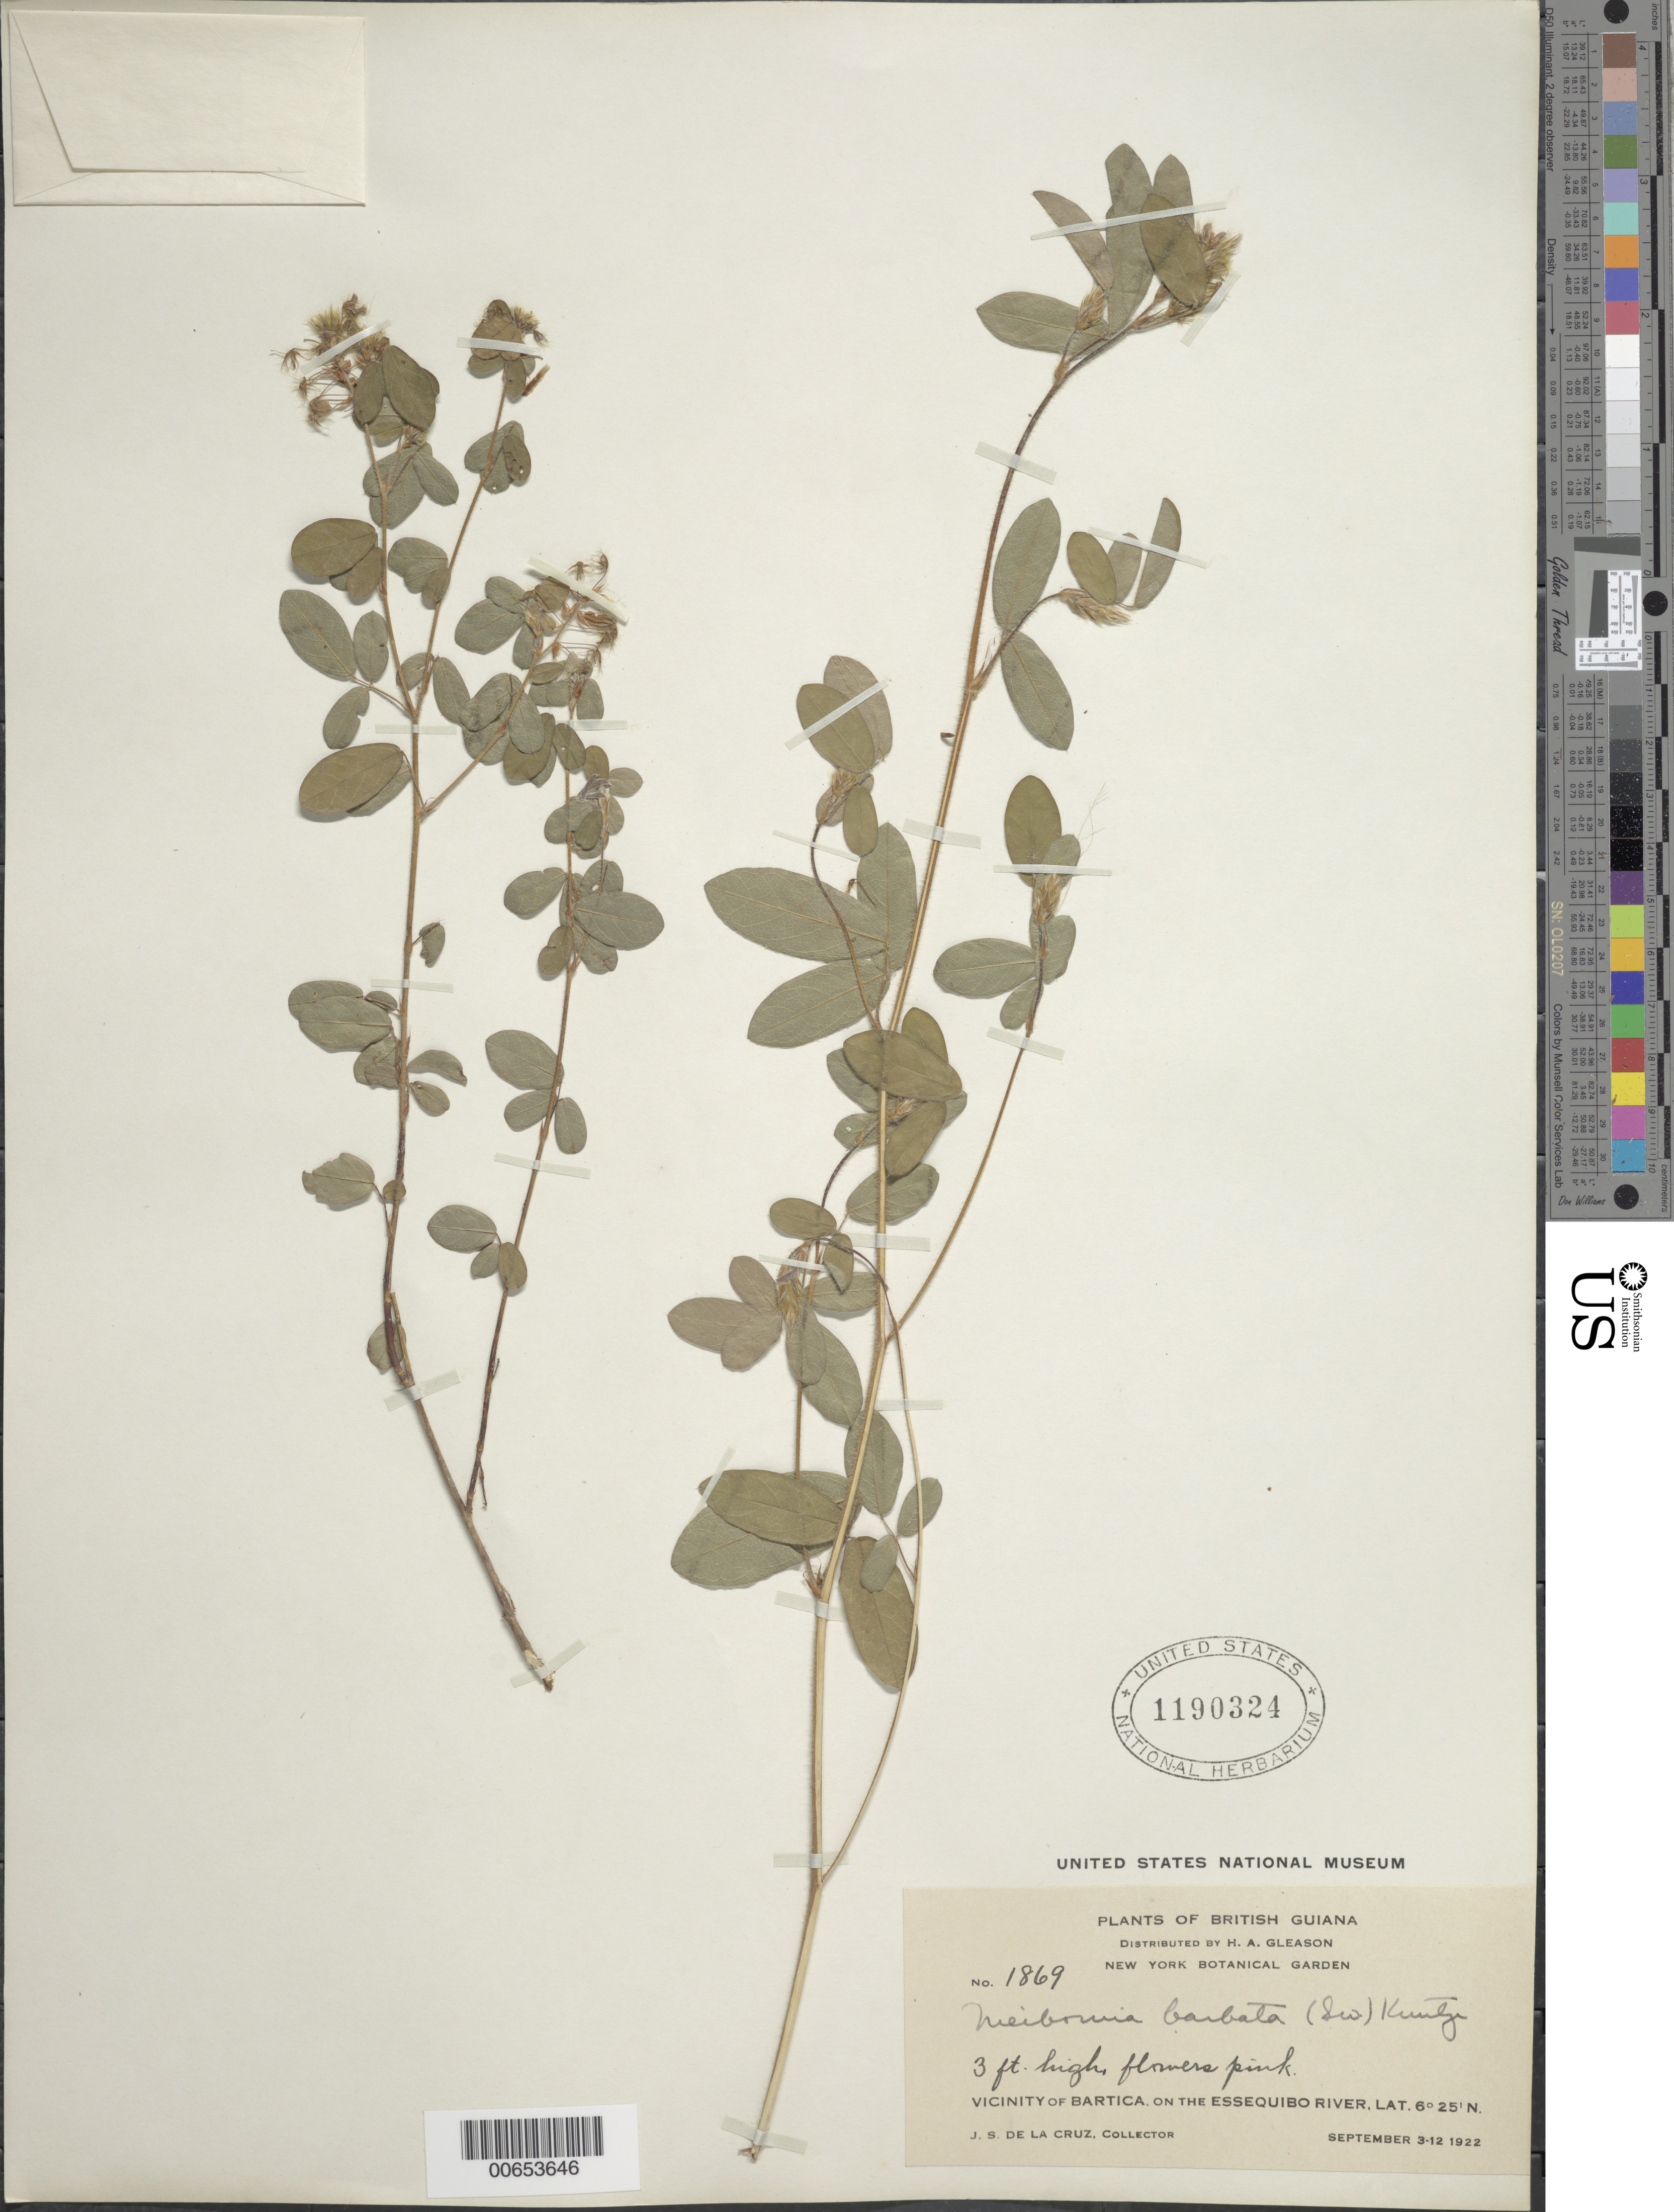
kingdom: Plantae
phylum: Tracheophyta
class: Magnoliopsida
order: Fabales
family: Fabaceae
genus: Grona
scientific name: Grona barbata var. barbata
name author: (L.) H. Ohashi & K. Ohashi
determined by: Strong, Mark T., (BOT), Smithsonian Institution - National Museum of Natural History (UNITED STATES)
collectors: J. S. de la Cruz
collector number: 1869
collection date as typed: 3-Sep-22 to 12-Sep-22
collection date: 1922-09-03/1922-09-12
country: Guyana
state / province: Cuyuni-Mazaruni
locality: Bartica, vic., on the Essequibo River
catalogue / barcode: US 1190324